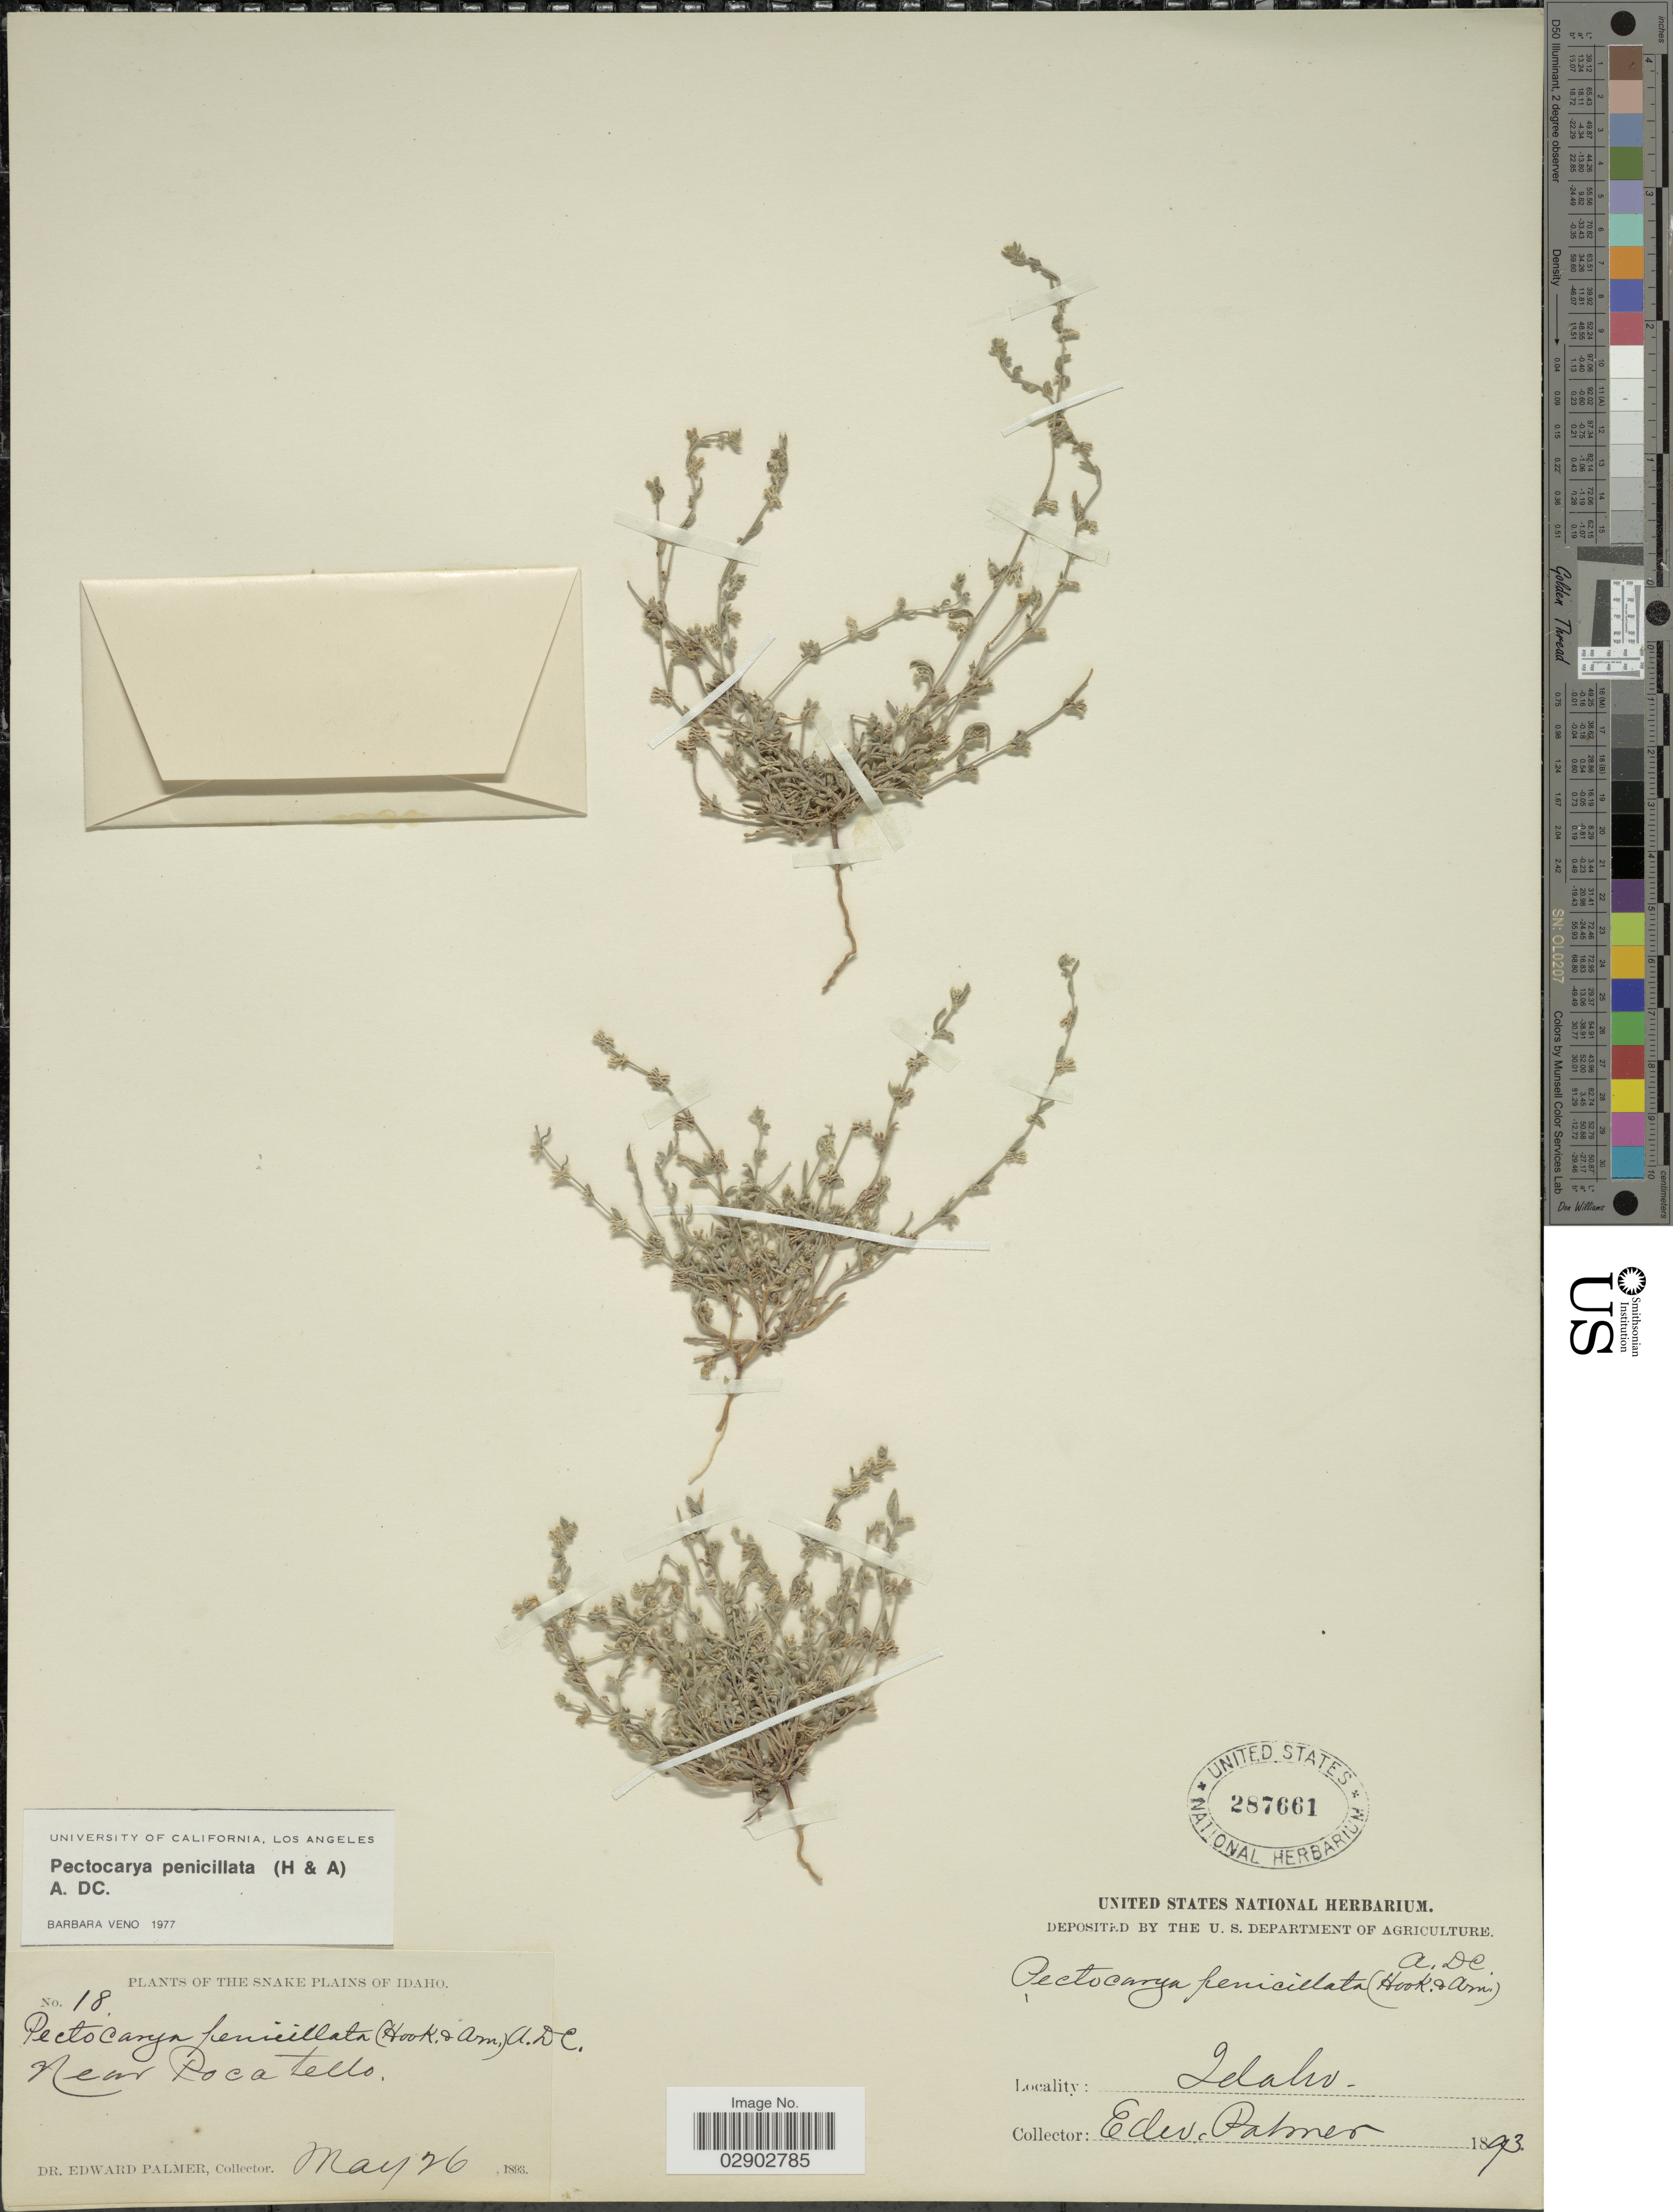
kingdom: Plantae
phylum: Tracheophyta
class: Magnoliopsida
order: Boraginales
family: Boraginaceae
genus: Pectocarya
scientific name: Pectocarya penicillata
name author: Hook. & Arn.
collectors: E. Palmer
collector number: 18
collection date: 1893-05-26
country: United States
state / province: Idaho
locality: Snake Plains of Idaho. Near Pocatello.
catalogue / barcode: US 287661